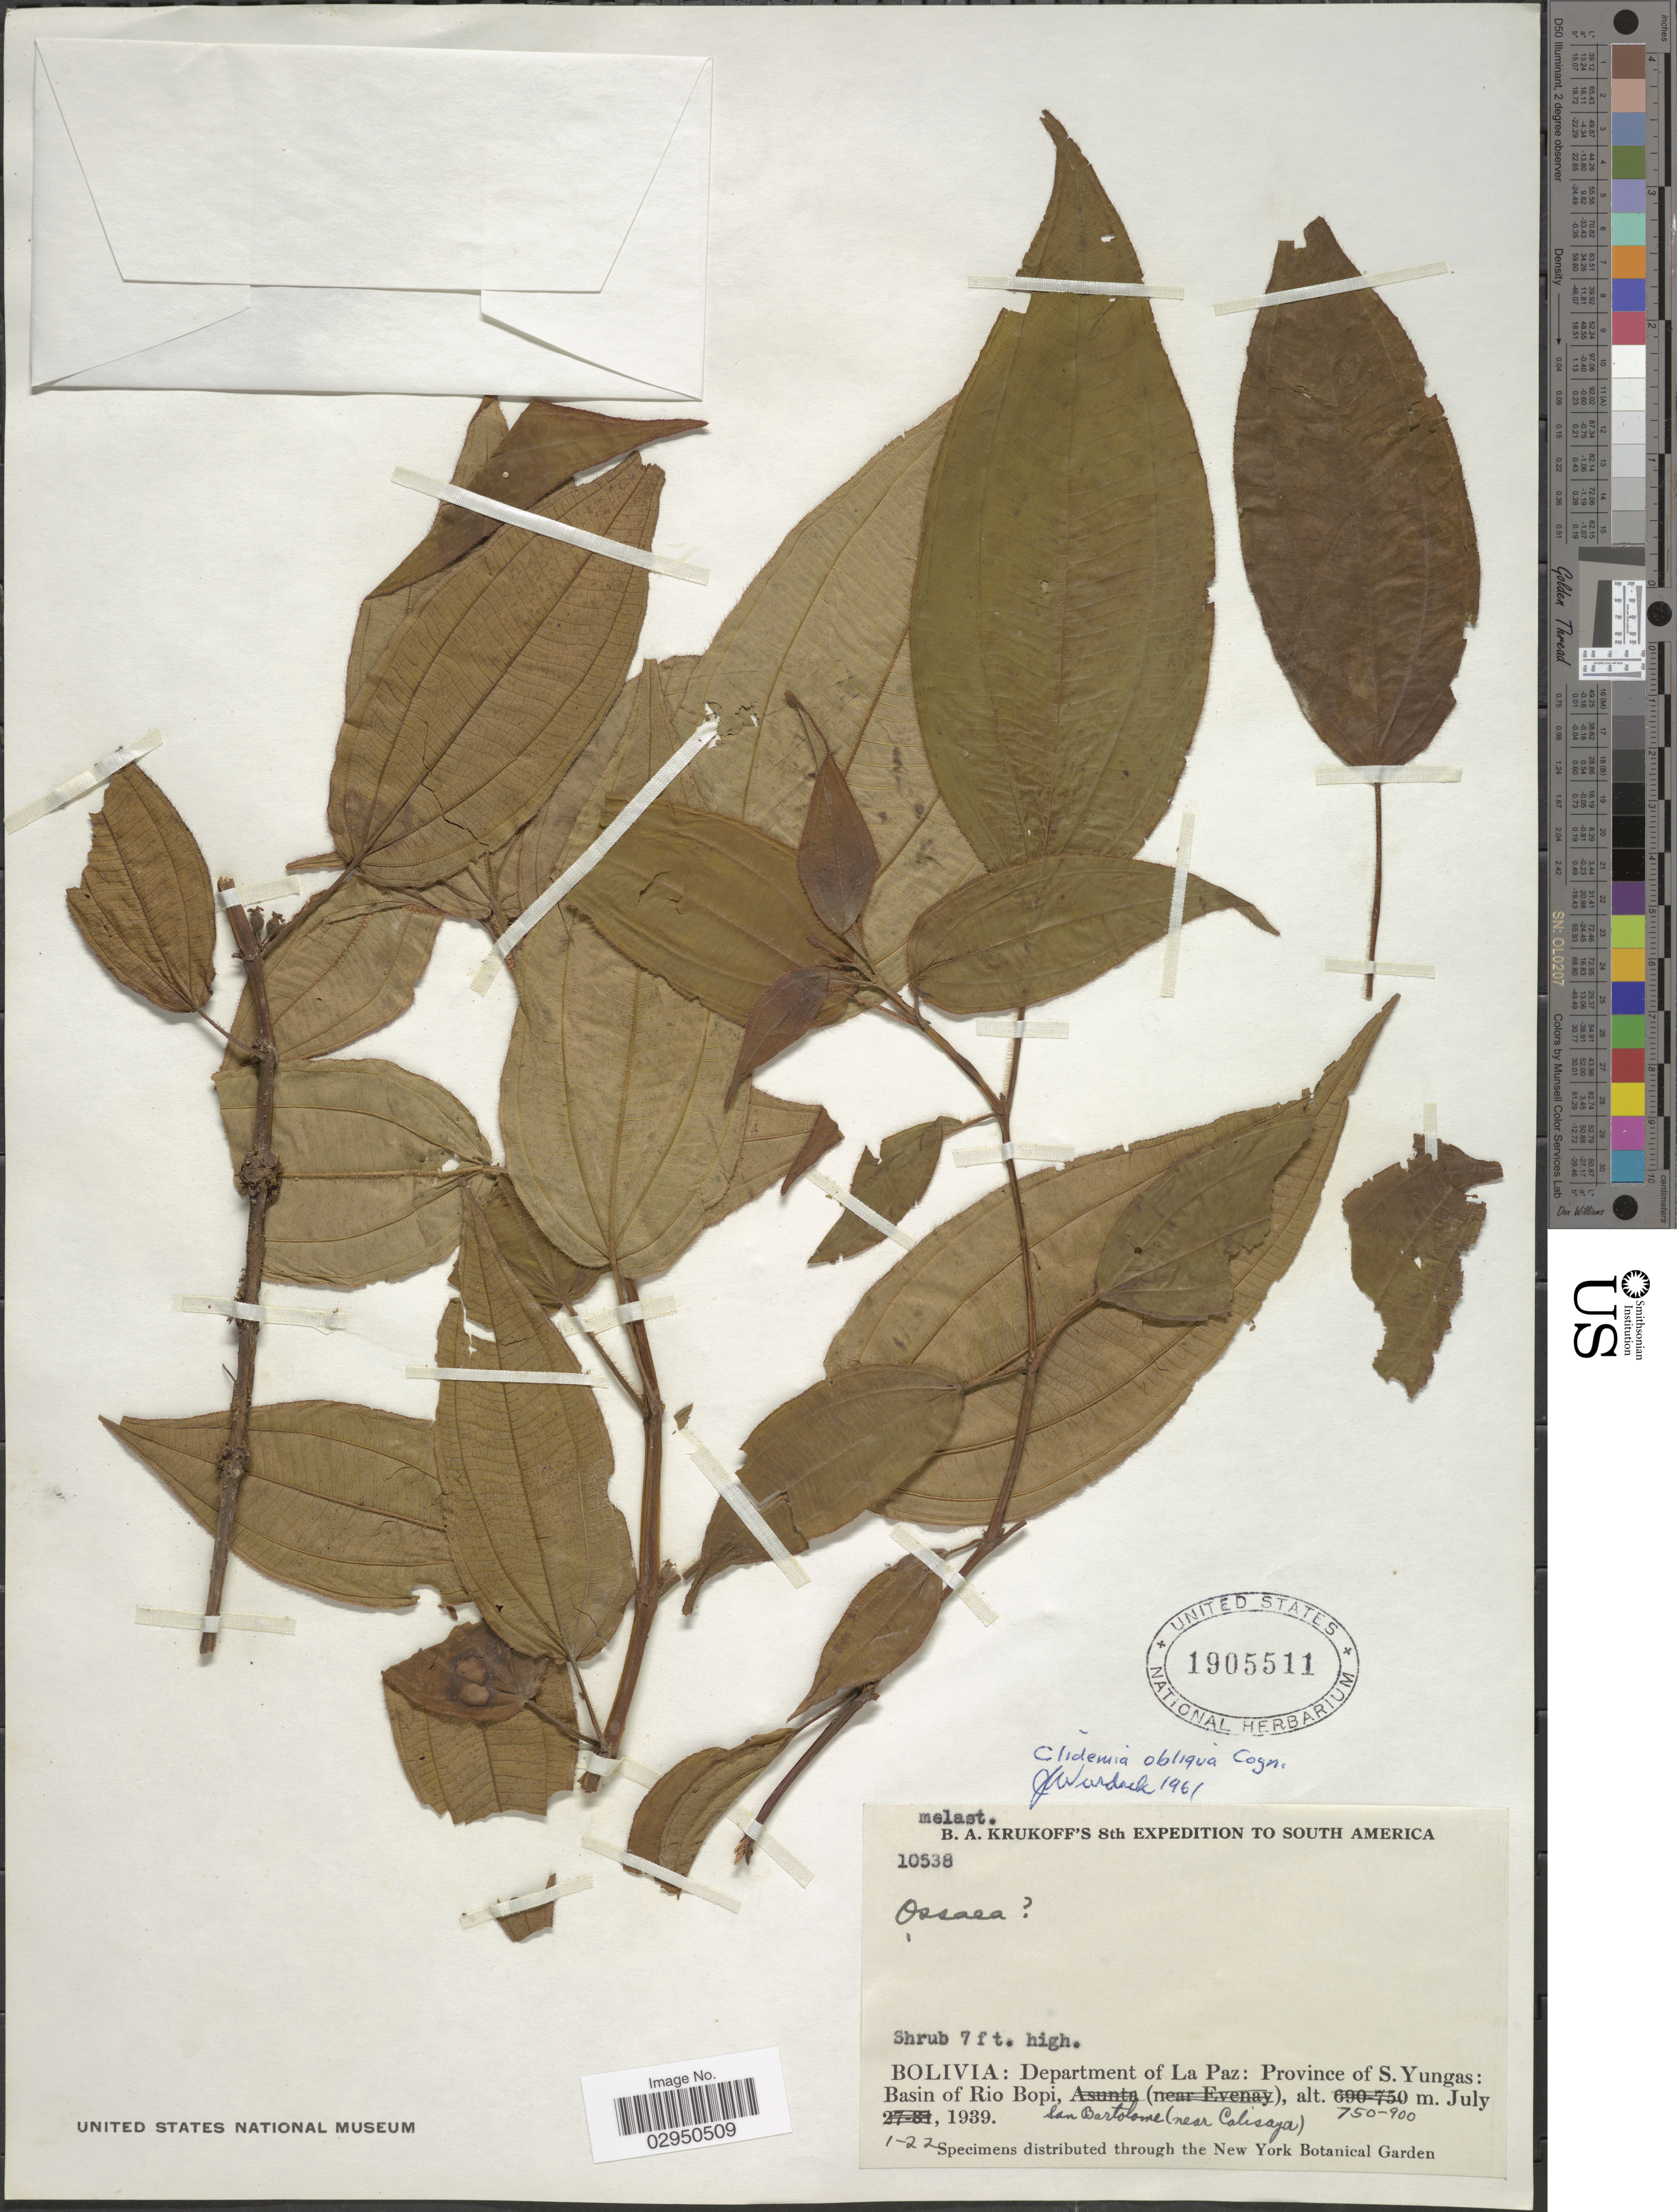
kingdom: Plantae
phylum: Tracheophyta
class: Magnoliopsida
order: Myrtales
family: Melastomataceae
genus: Clidemia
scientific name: Clidemia obliqua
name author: Cogn.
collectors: B. A. Krukoff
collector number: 10538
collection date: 1939-07-01/1939-07-22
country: Bolivia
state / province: La Paz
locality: Department of La Paz: Province of S. Yungas: Basin of Rio Bopi, San Bartolome (near Calisaya).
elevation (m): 750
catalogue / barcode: US 1905511